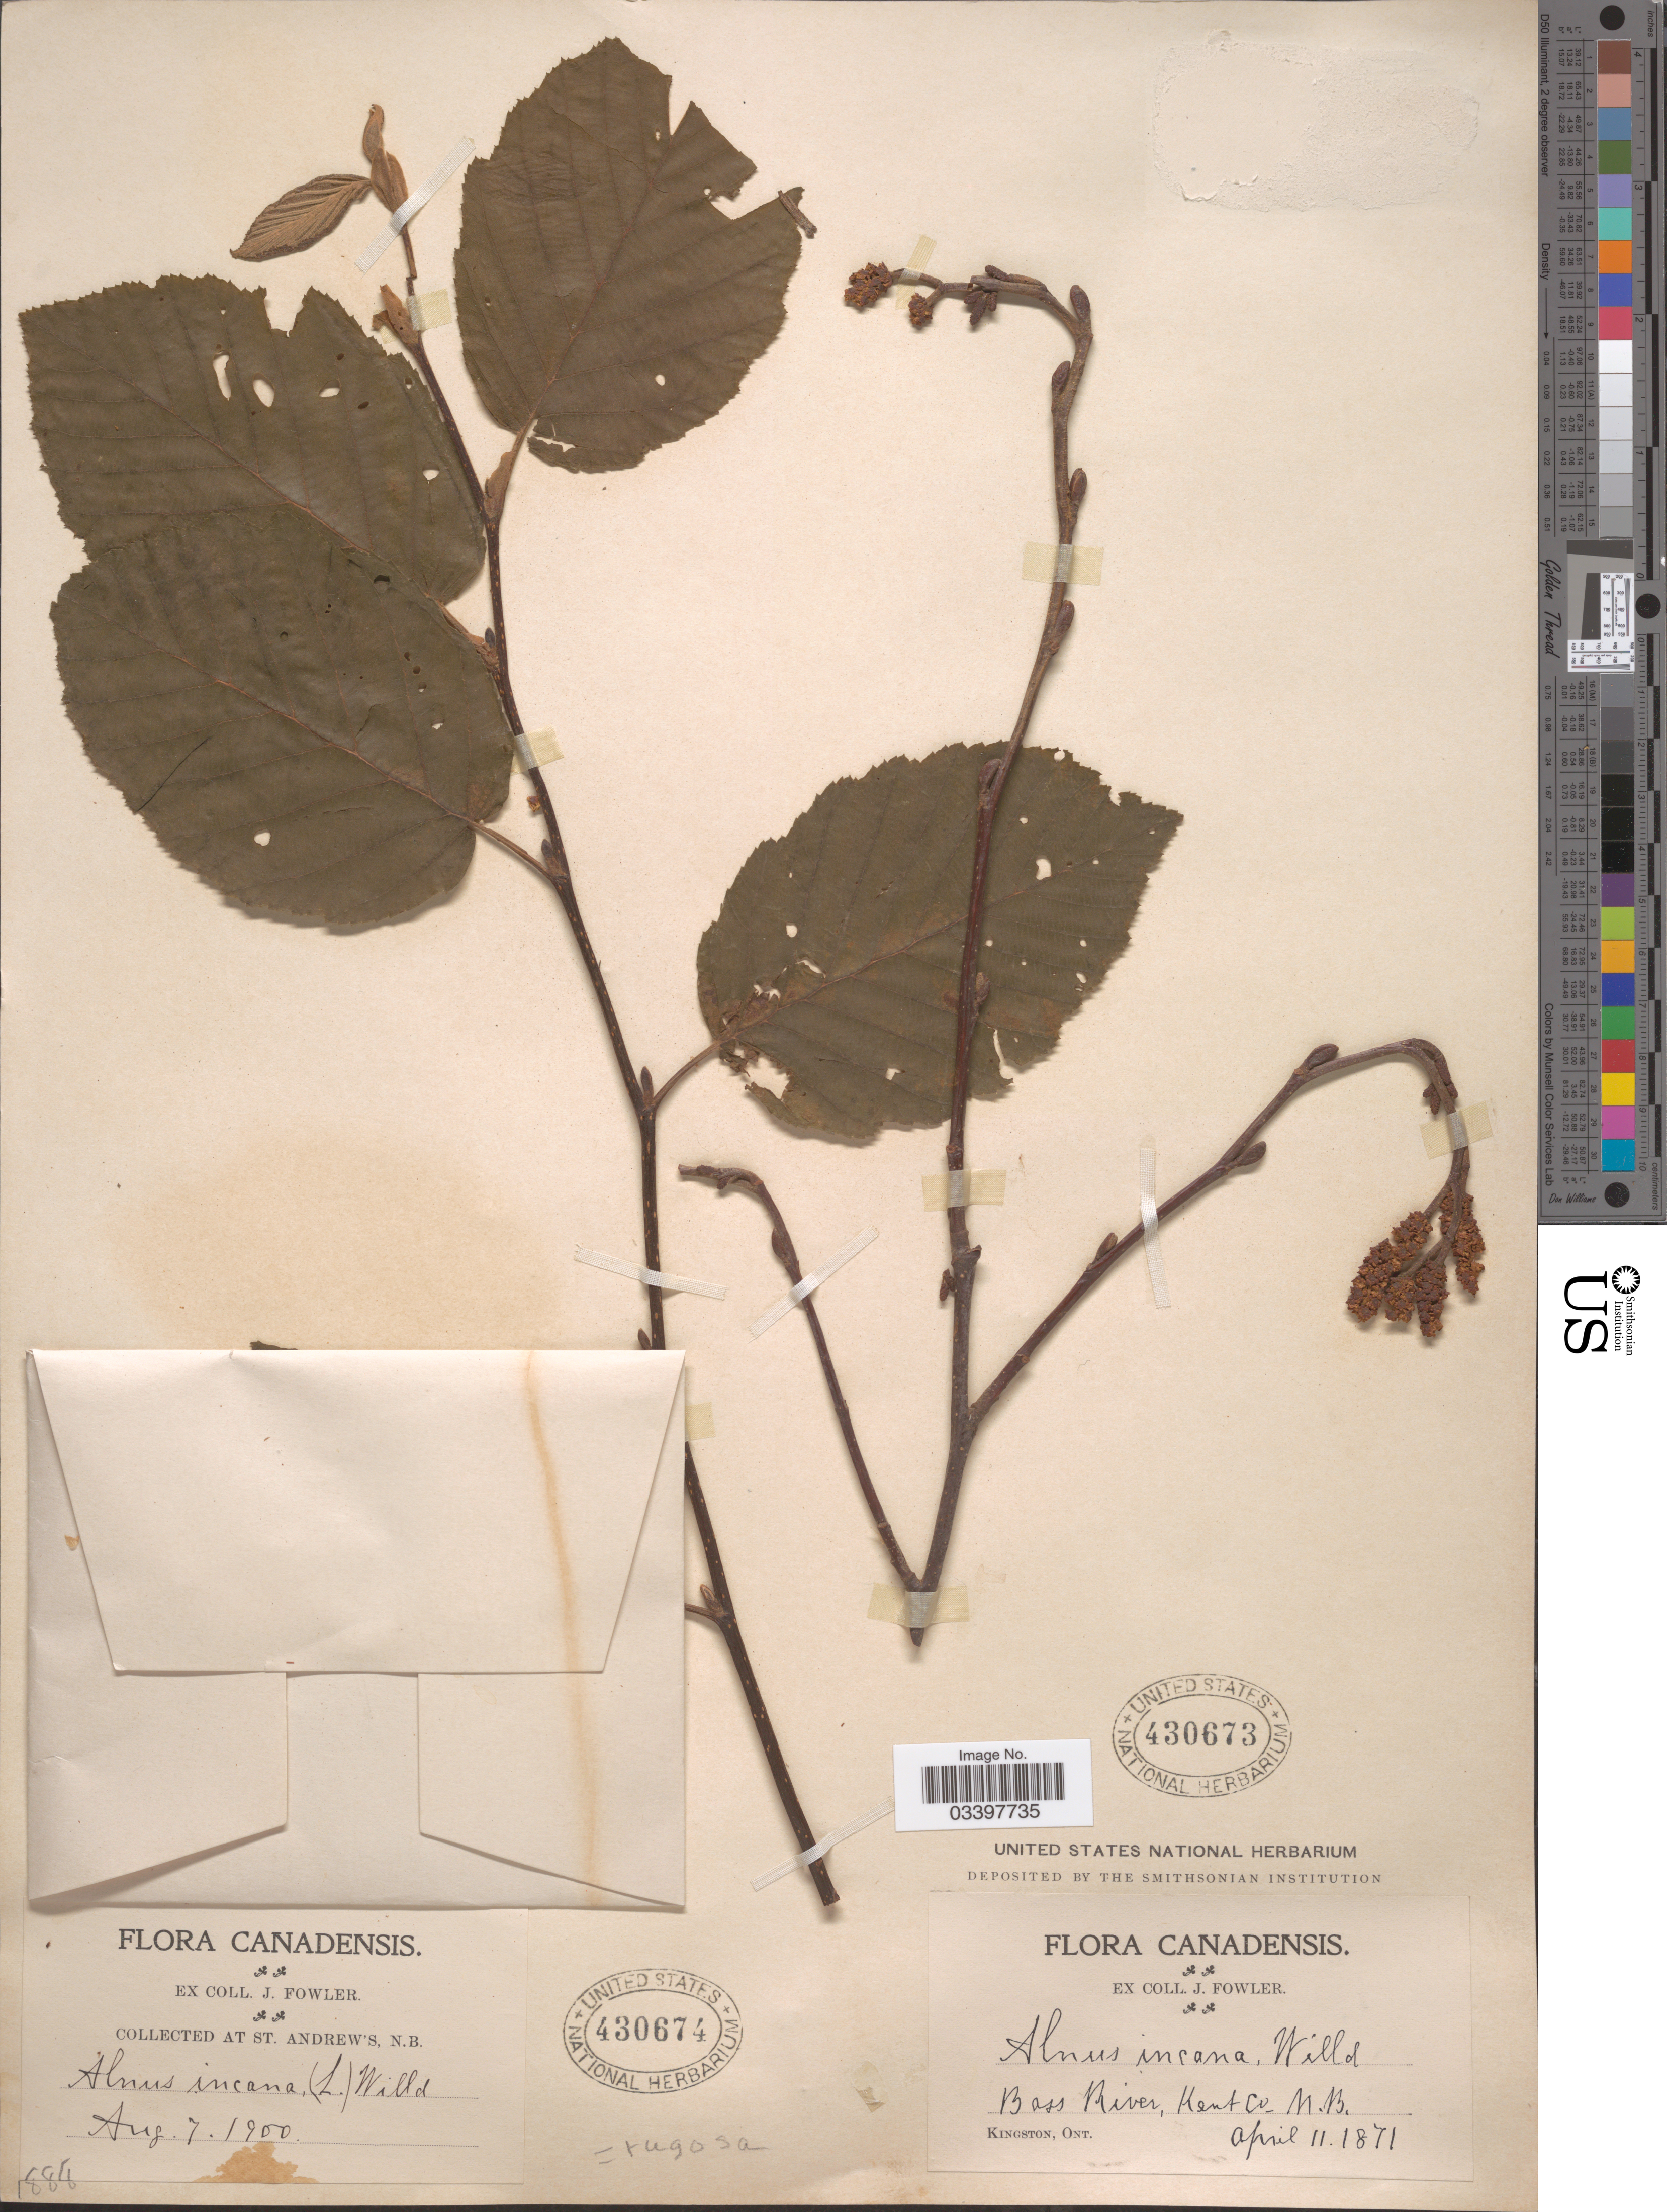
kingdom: Plantae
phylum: Tracheophyta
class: Magnoliopsida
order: Fagales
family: Betulaceae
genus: Alnus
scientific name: Alnus incana subsp. rugosa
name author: (Du Roi) R.T. Clausen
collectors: J. Fowler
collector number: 888?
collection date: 1900-08-07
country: Canada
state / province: New Brunswick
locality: St. Andrews.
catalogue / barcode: US 430674-2